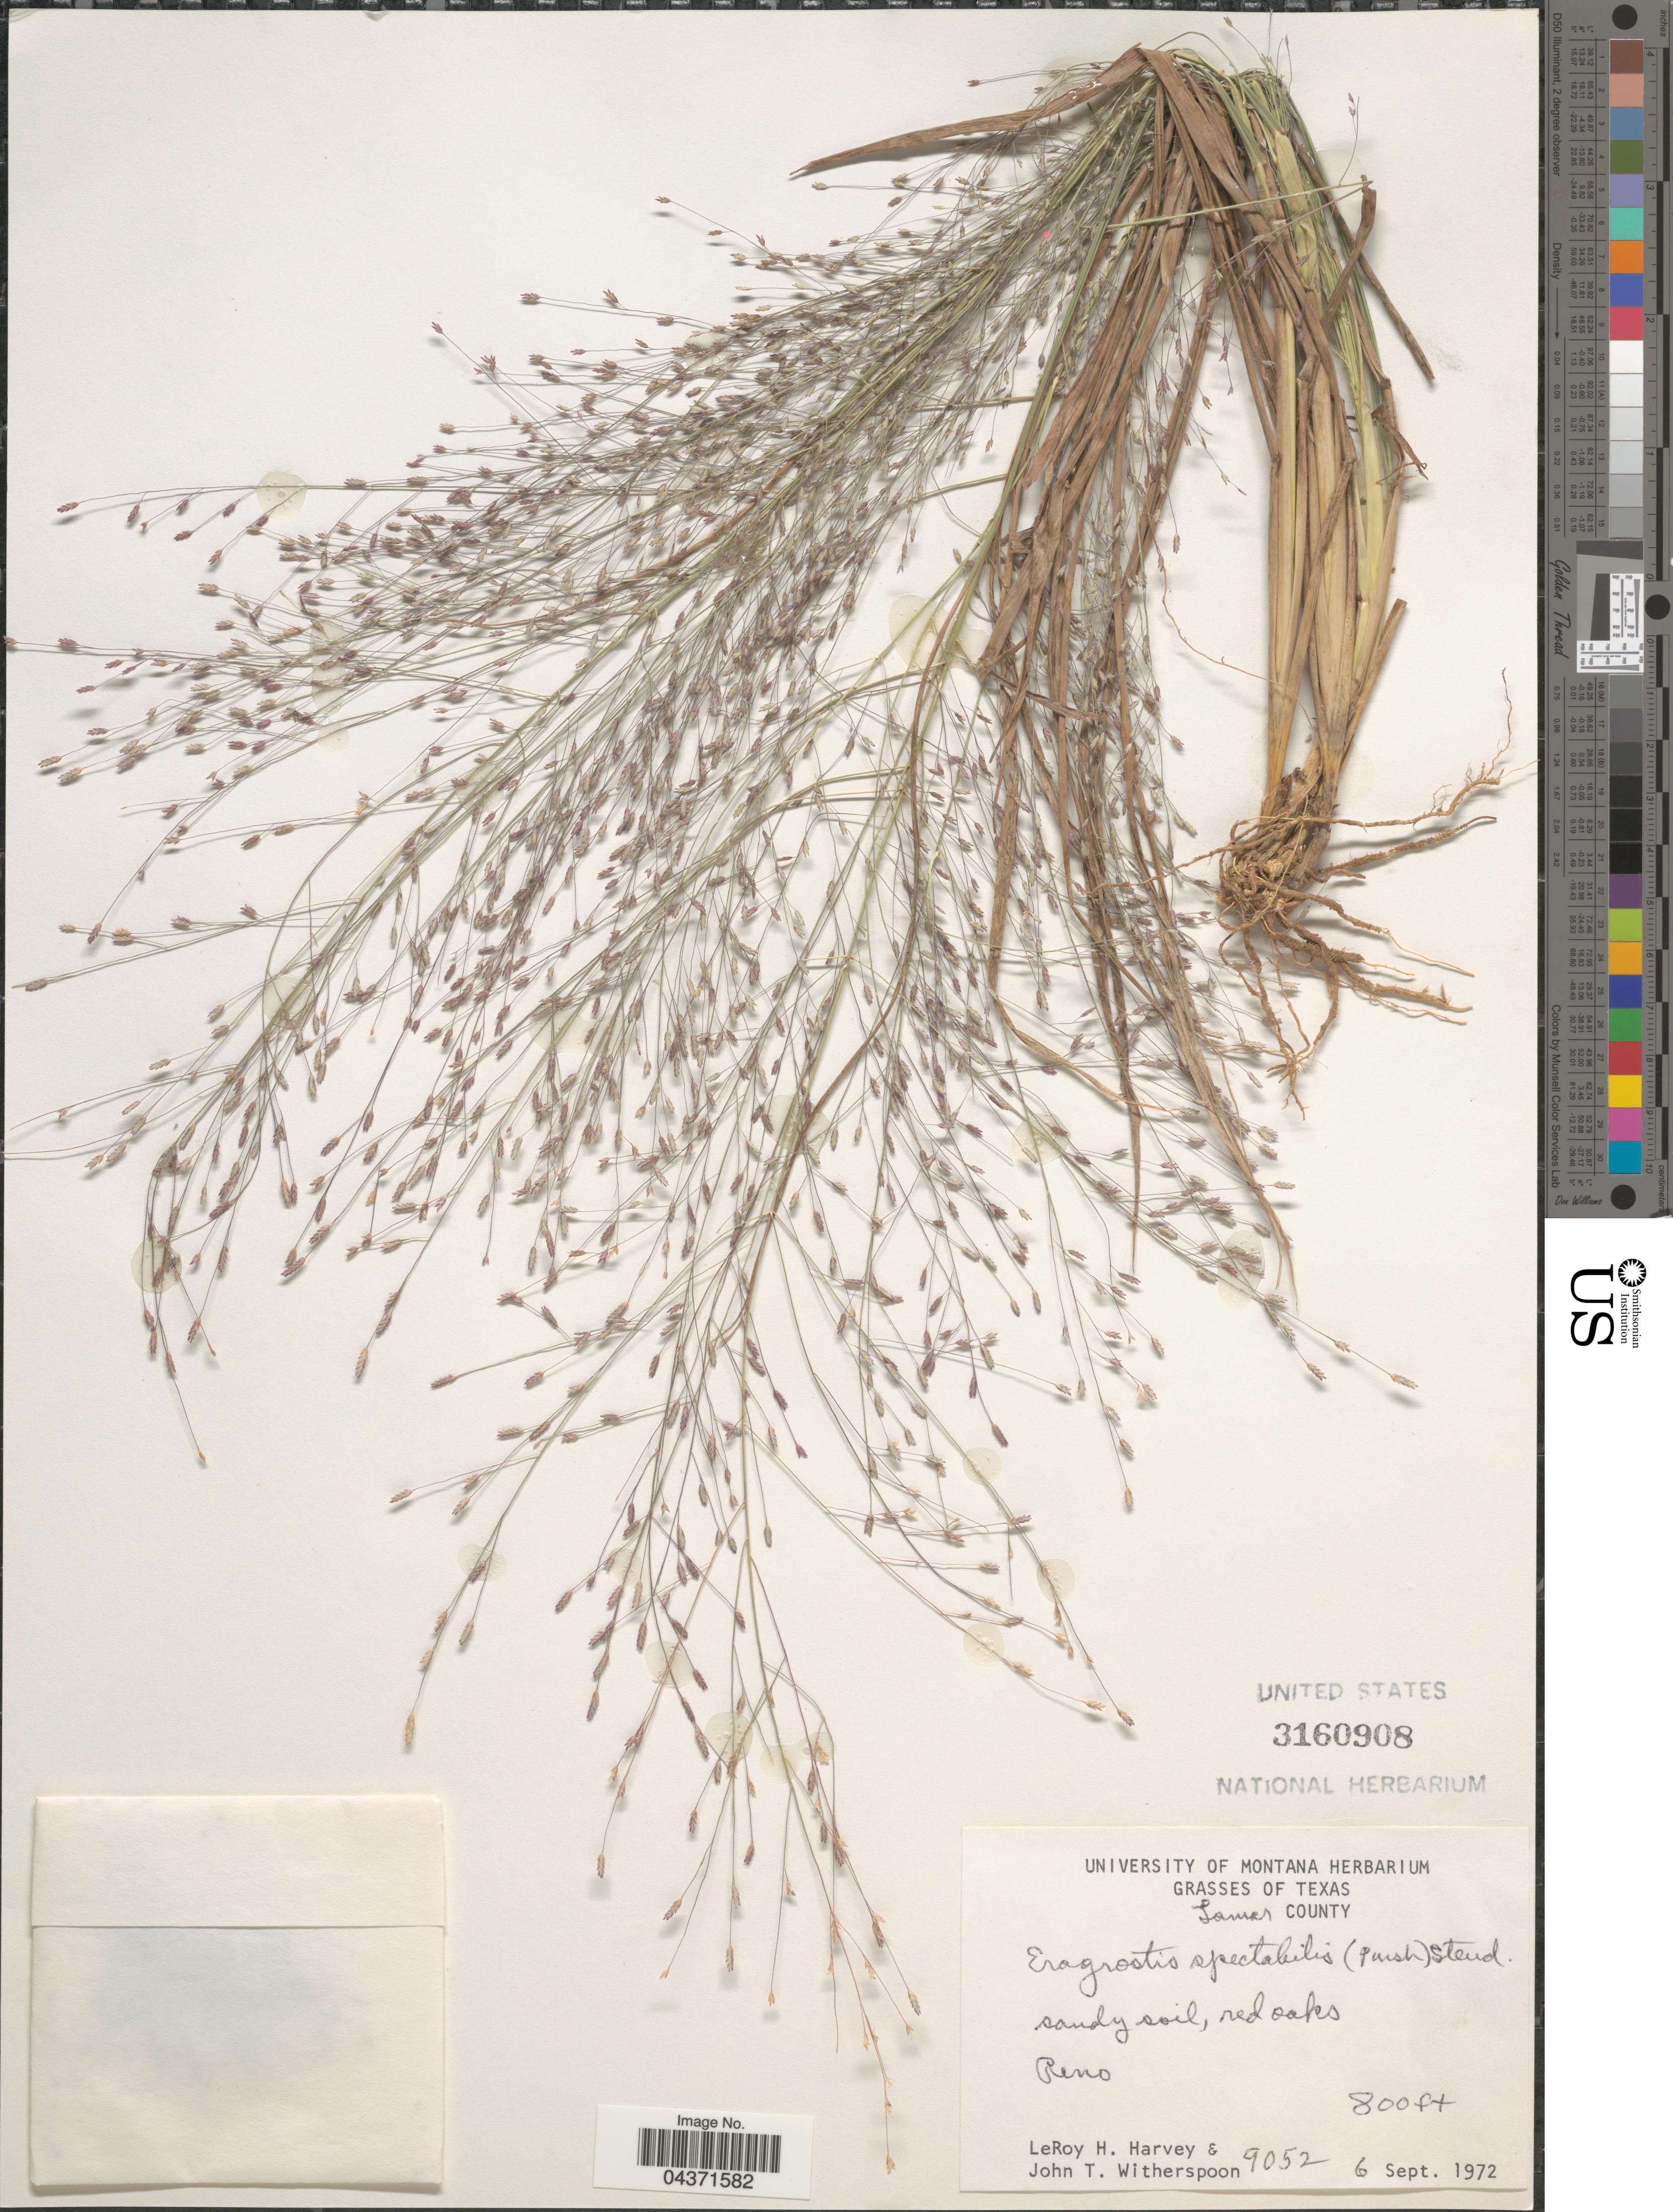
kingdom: Plantae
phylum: Tracheophyta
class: Liliopsida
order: Poales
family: Poaceae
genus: Eragrostis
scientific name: Eragrostis spectabilis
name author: (Pursh) Steud.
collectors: L. H. Harvey & J. Witherspoon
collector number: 9052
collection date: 1972-09-06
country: United States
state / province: Texas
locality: James County. Reno.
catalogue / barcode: US 3160908